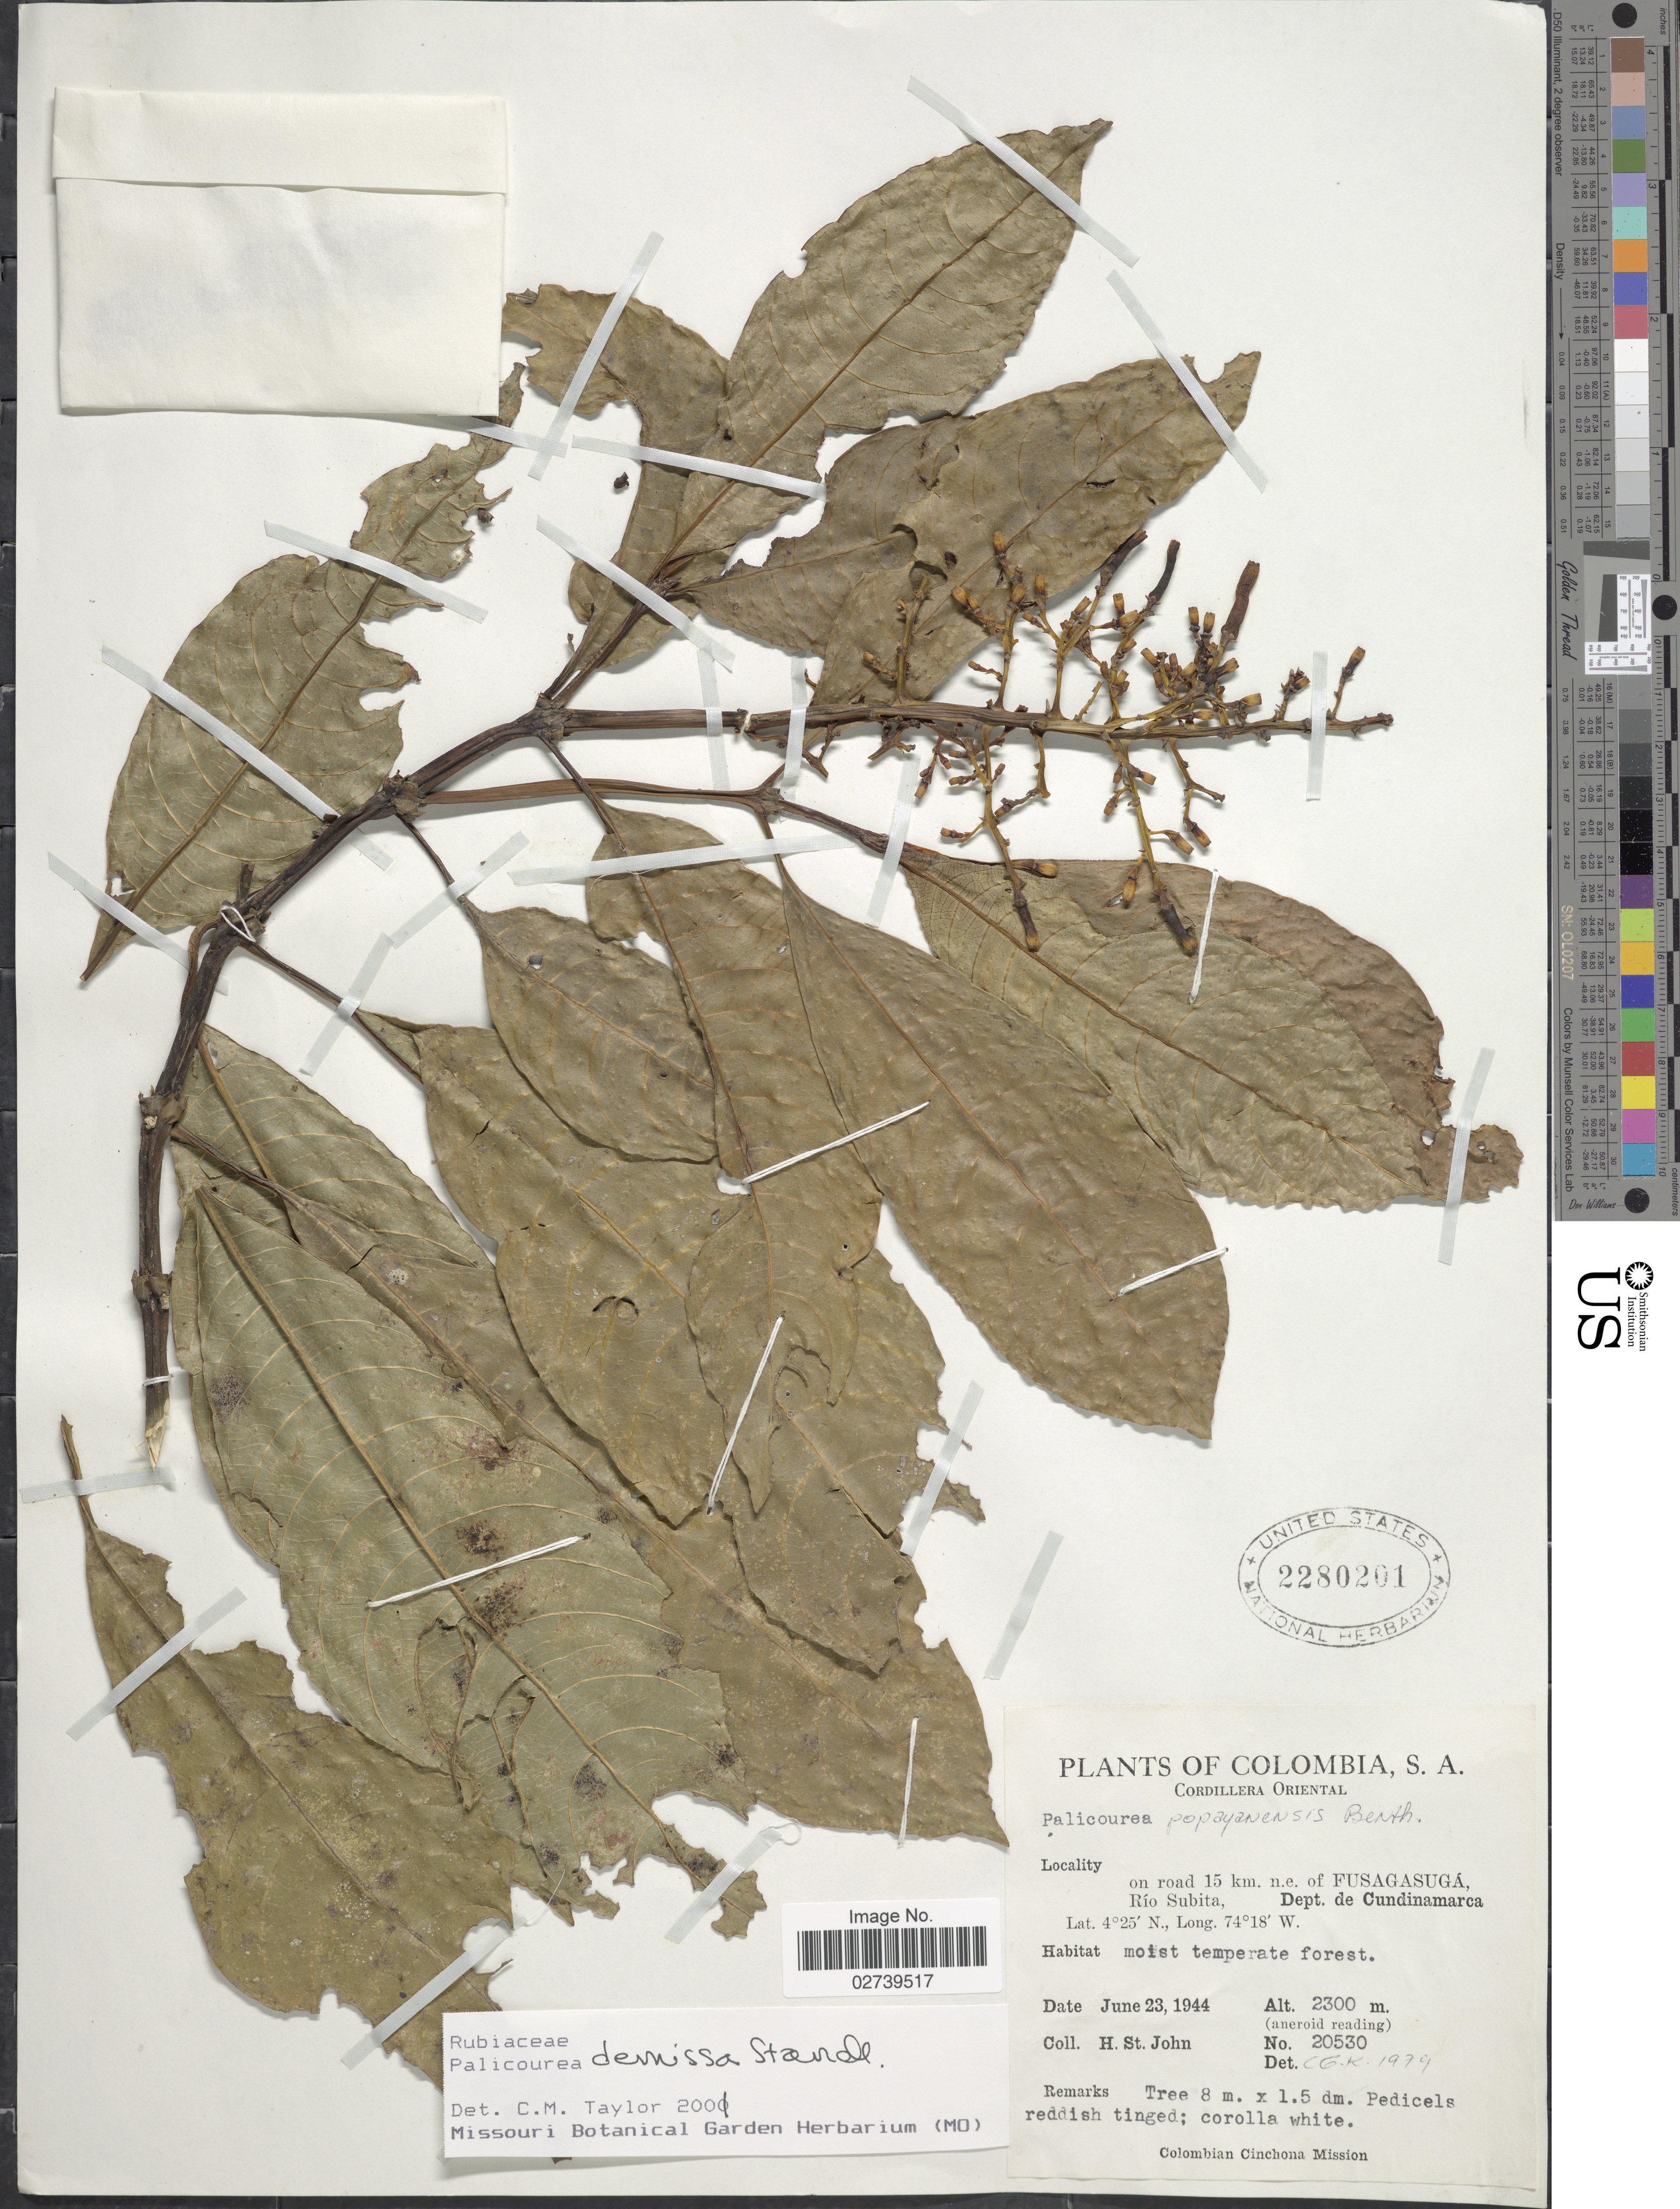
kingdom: Plantae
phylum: Tracheophyta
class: Magnoliopsida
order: Gentianales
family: Rubiaceae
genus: Palicourea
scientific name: Palicourea demissa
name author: Standl.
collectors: H. St. John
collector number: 20530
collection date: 1944-06-23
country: Colombia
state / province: Cundinamarca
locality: Cordillera Oriental, on road 15 km. n. e. of Fusagasuga, Rio Subita.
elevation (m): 2300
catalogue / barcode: US 2280201